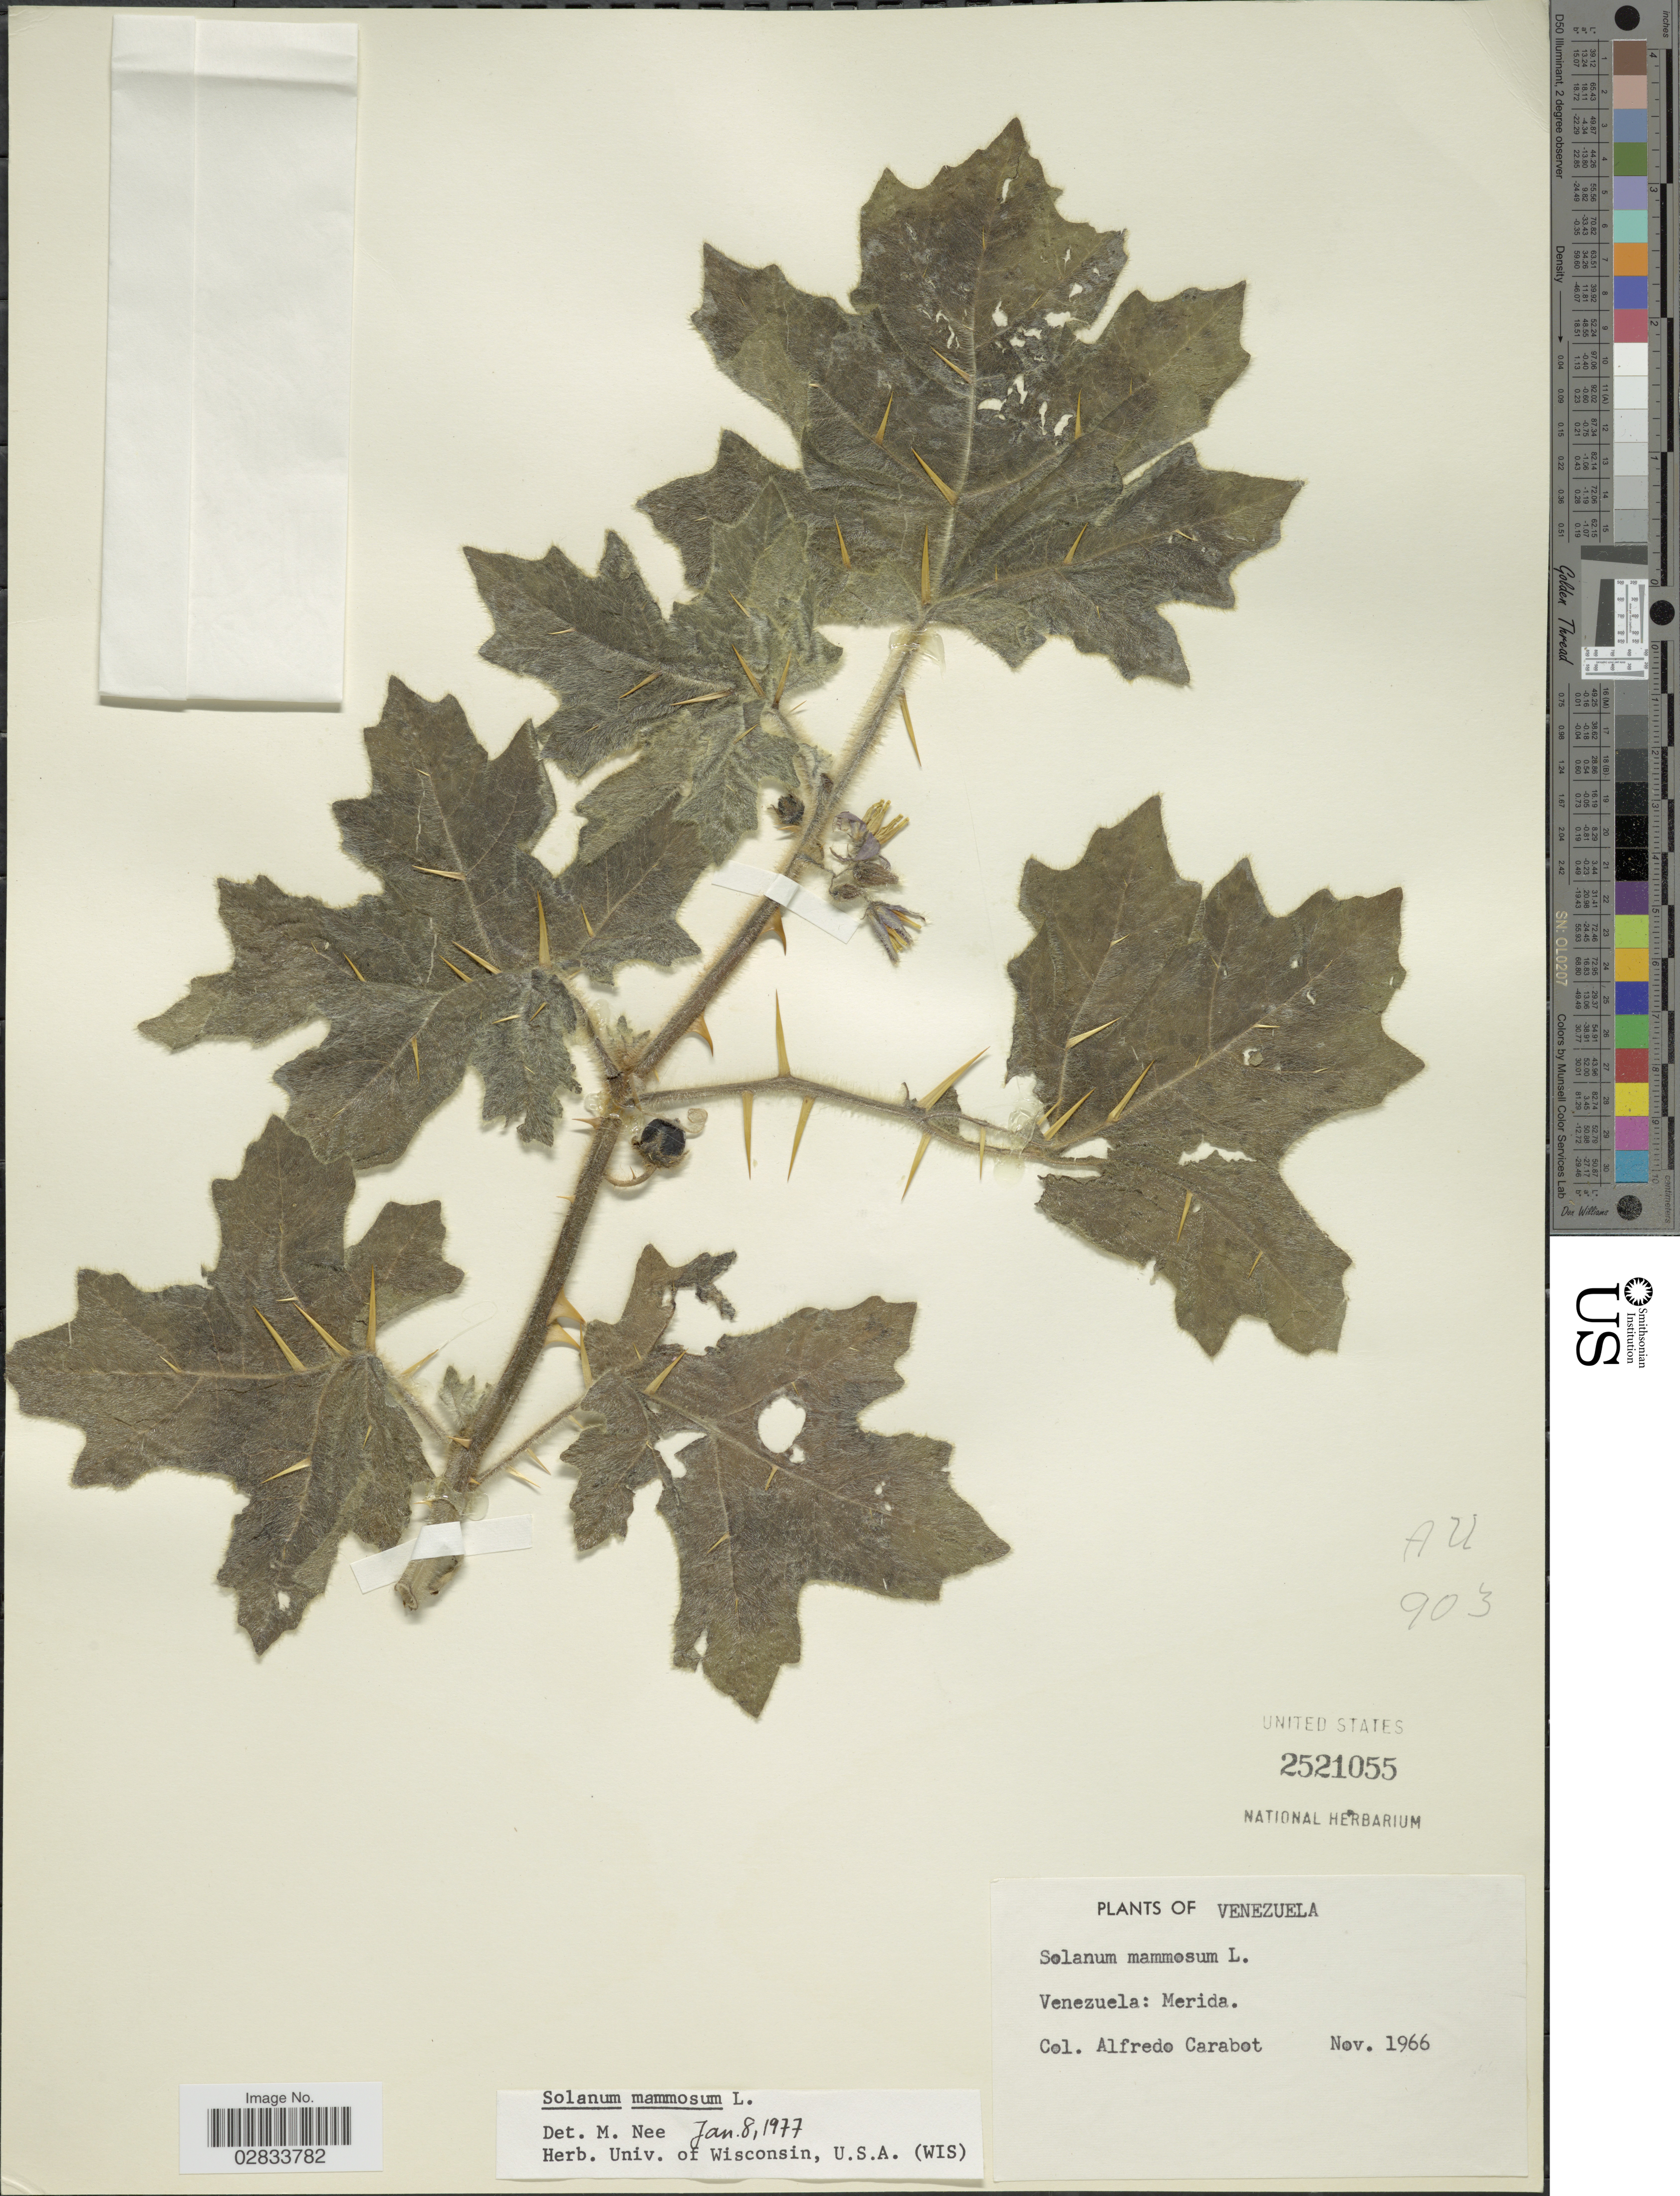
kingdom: Plantae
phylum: Tracheophyta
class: Magnoliopsida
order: Solanales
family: Solanaceae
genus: Solanum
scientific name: Solanum mammosum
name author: L.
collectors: A. Carabot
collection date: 1966-11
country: Venezuela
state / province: Mérida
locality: Venezuela: Merida.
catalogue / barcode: US 2521055